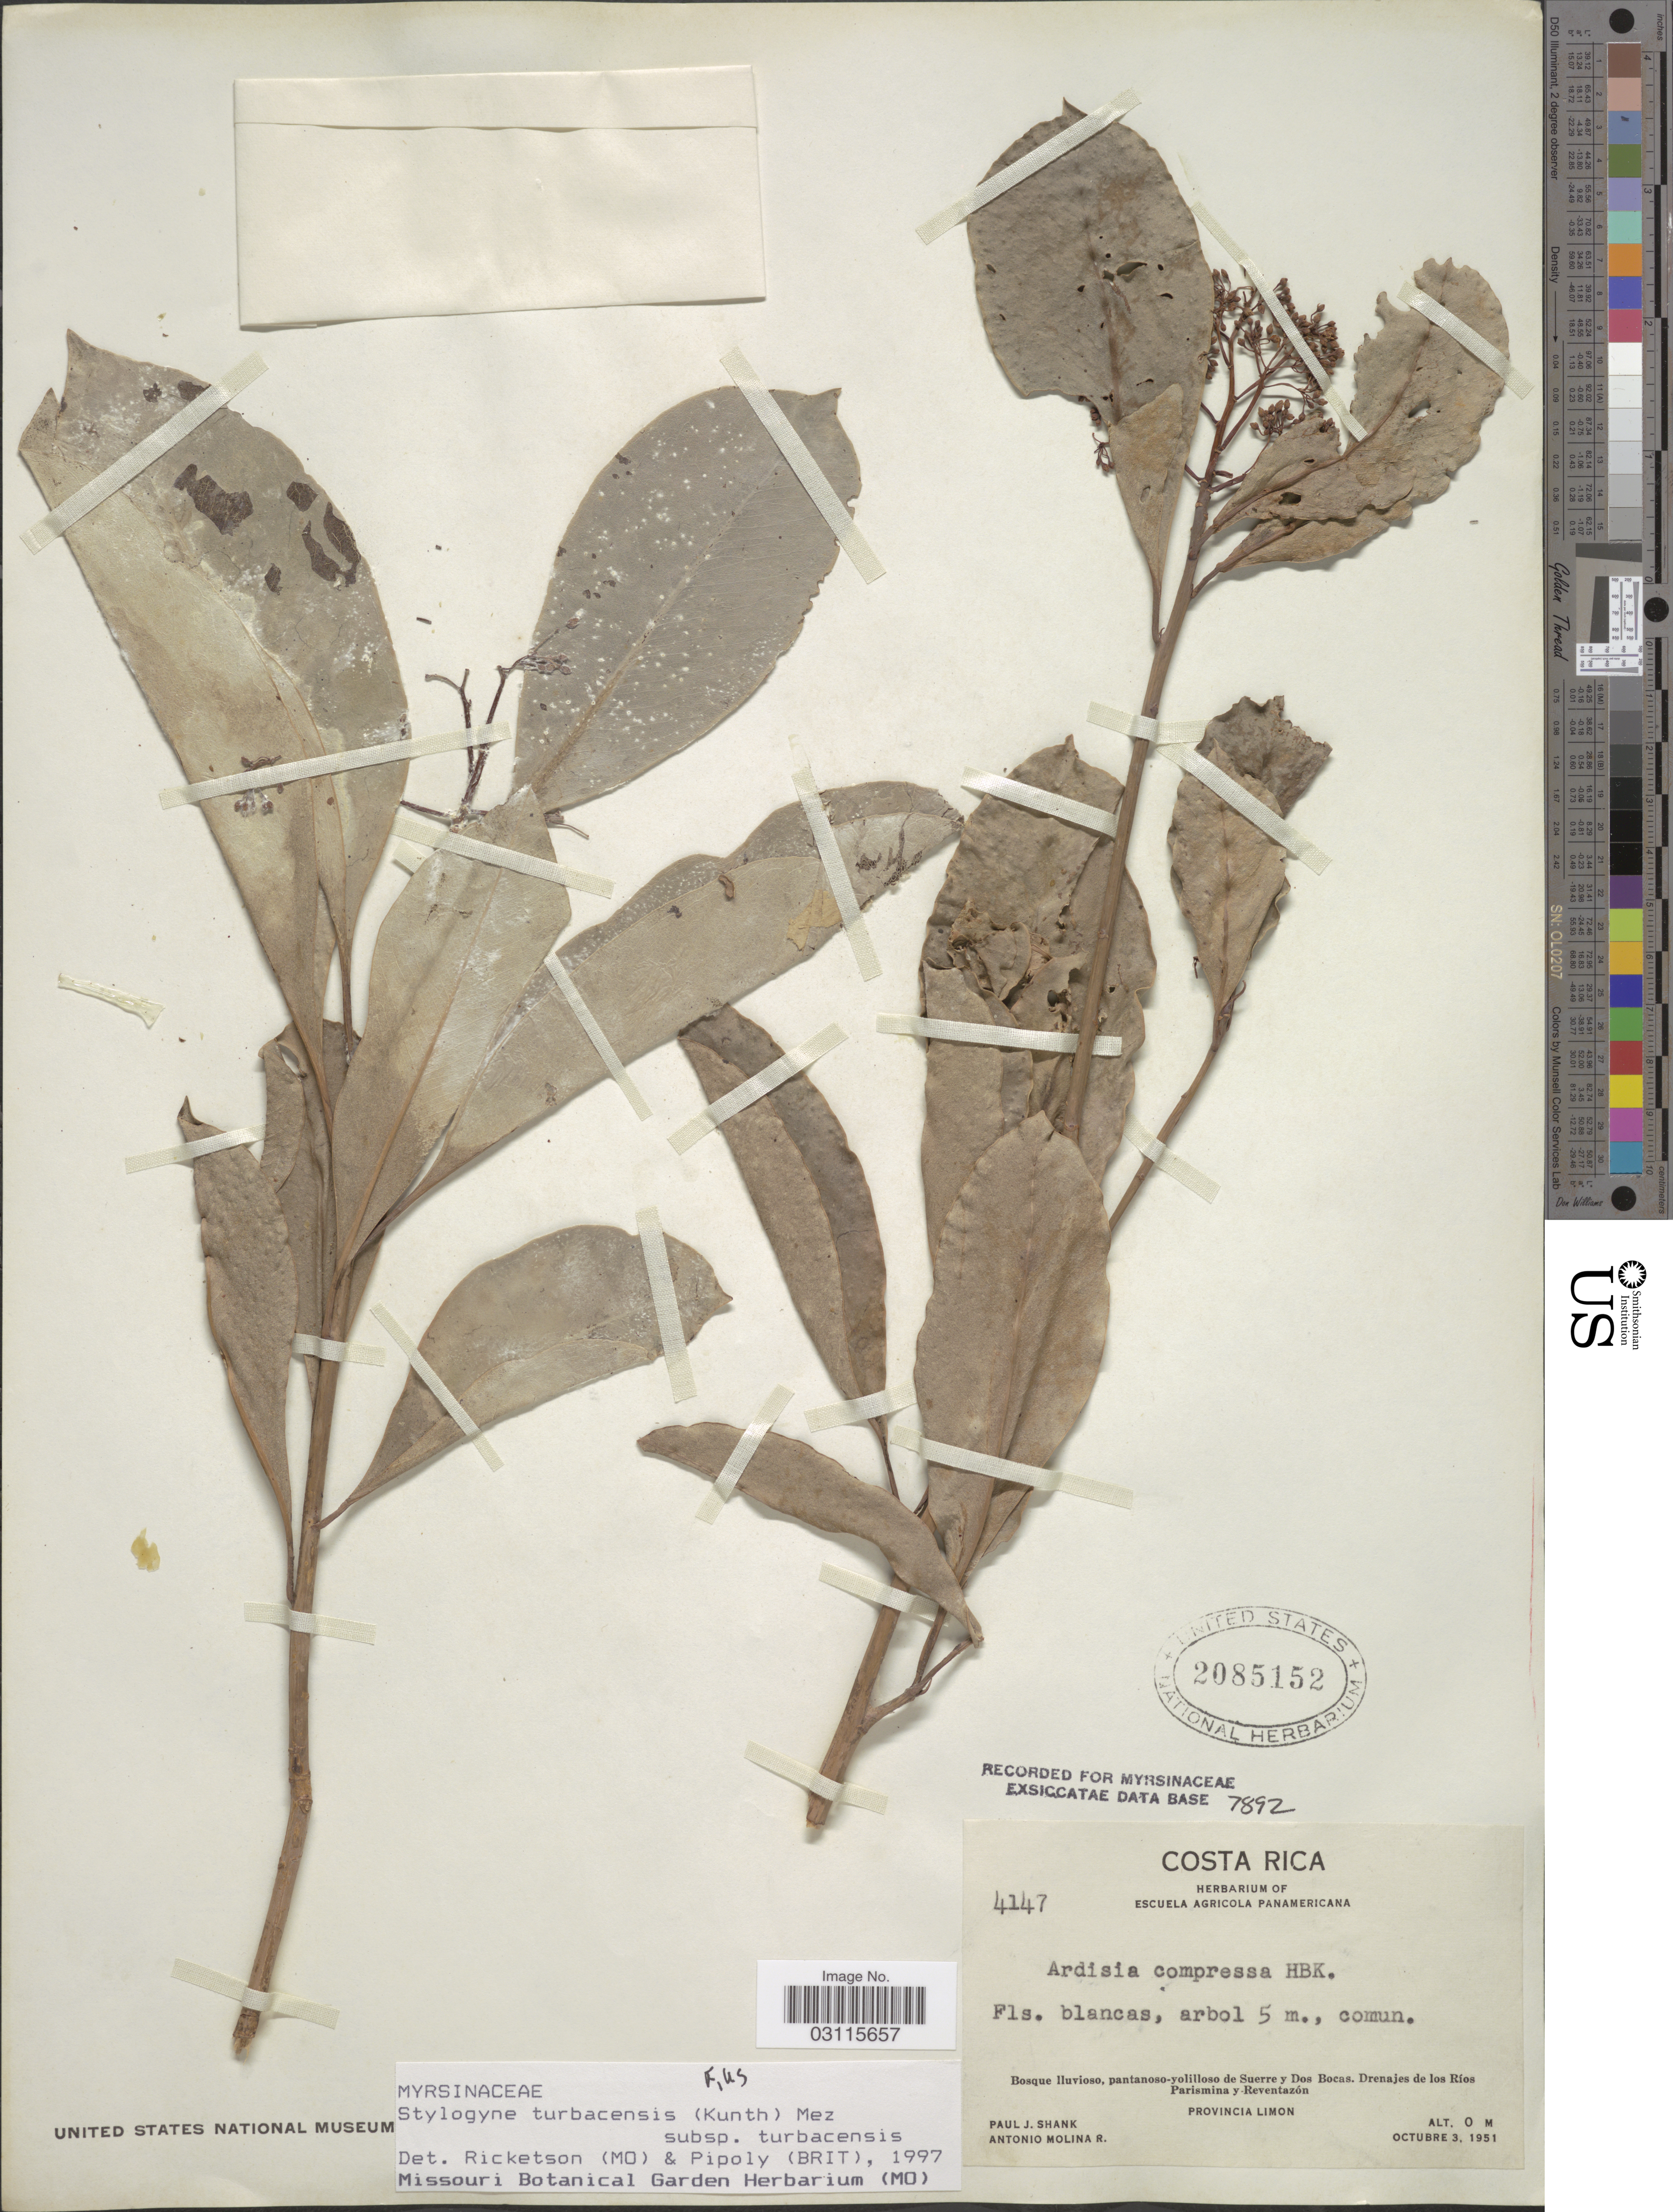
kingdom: Plantae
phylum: Tracheophyta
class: Magnoliopsida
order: Ericales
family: Primulaceae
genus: Stylogyne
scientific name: Stylogyne turbacensis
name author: (Kunth) Mez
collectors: P. J. Shank & A. Molina R.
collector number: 4147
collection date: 1951-10-03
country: Costa Rica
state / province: Limón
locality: Bosque lluvioso, pantanoso-yolilloso de Suerre y Dos Bocas. Drenajes de los Ríos Parismina y Reventazón. Provincia Limon.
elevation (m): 0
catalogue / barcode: US 2085152